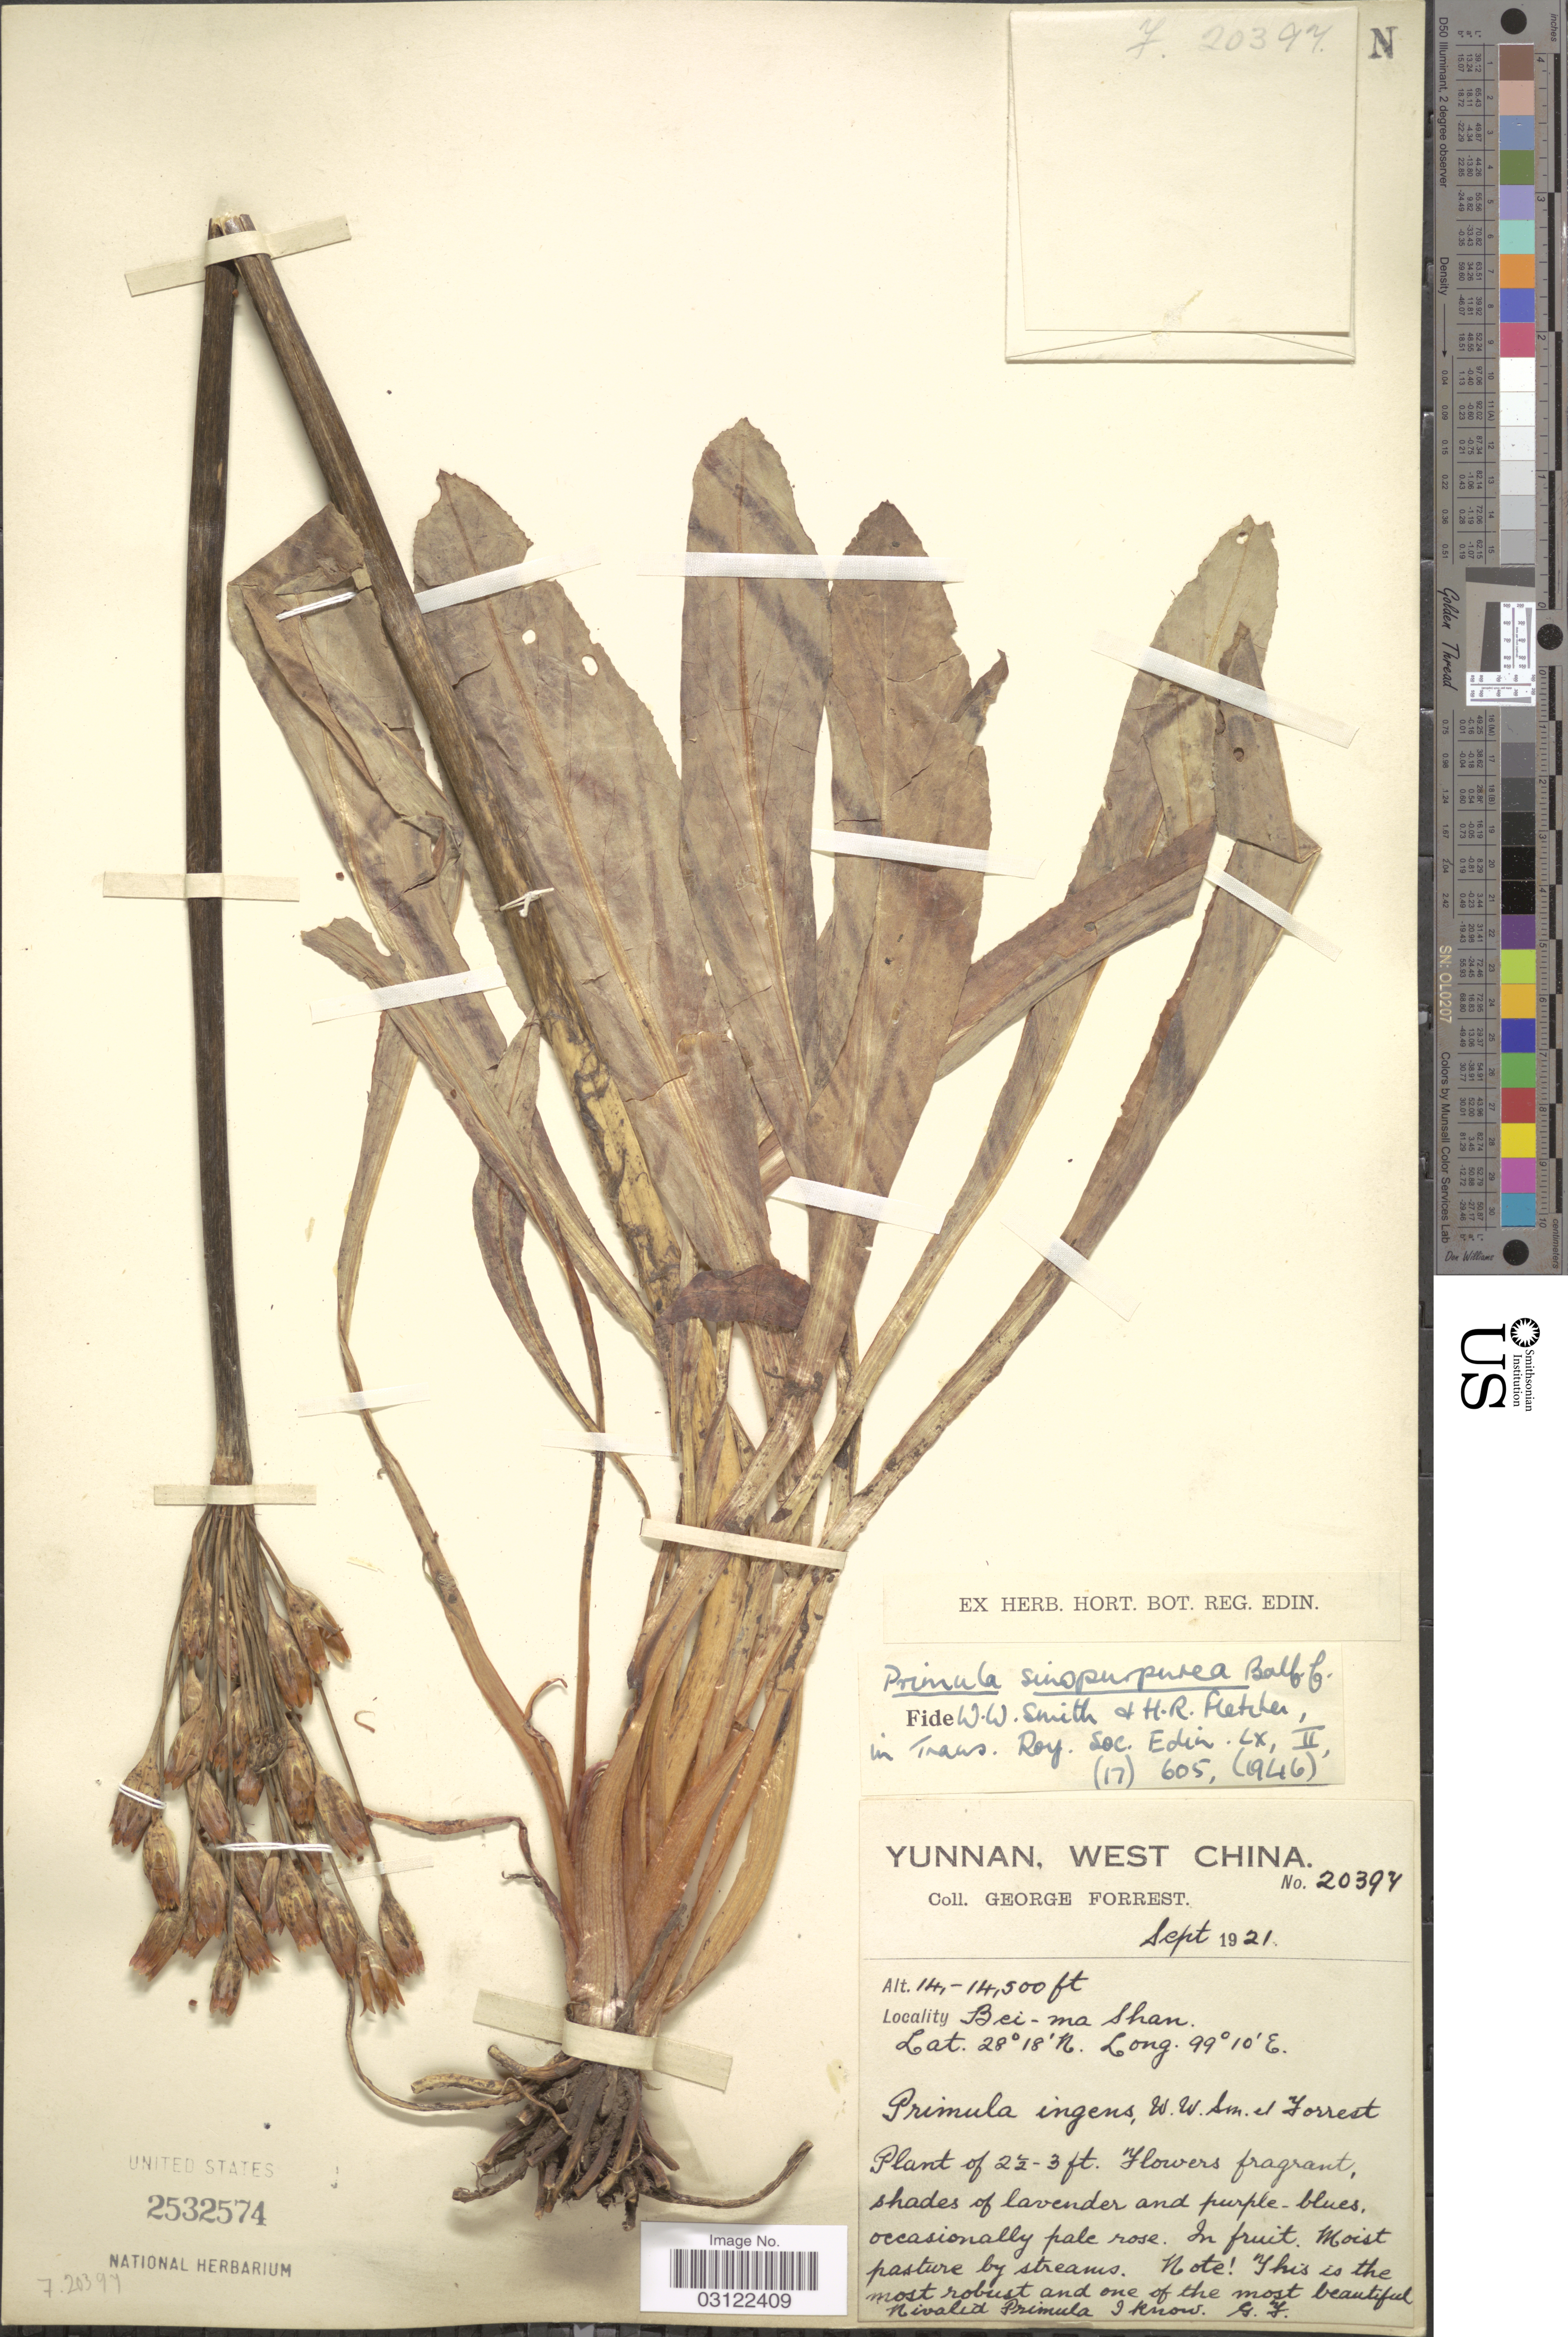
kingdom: Plantae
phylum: Tracheophyta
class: Magnoliopsida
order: Ericales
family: Primulaceae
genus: Primula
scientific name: Primula sinopurpurea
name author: Balf. f. ex Hutch.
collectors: G. Forrest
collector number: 20397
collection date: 1921-09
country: China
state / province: Yunnan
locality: West China. Bei-ma Shan.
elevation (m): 4267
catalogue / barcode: US 2532574